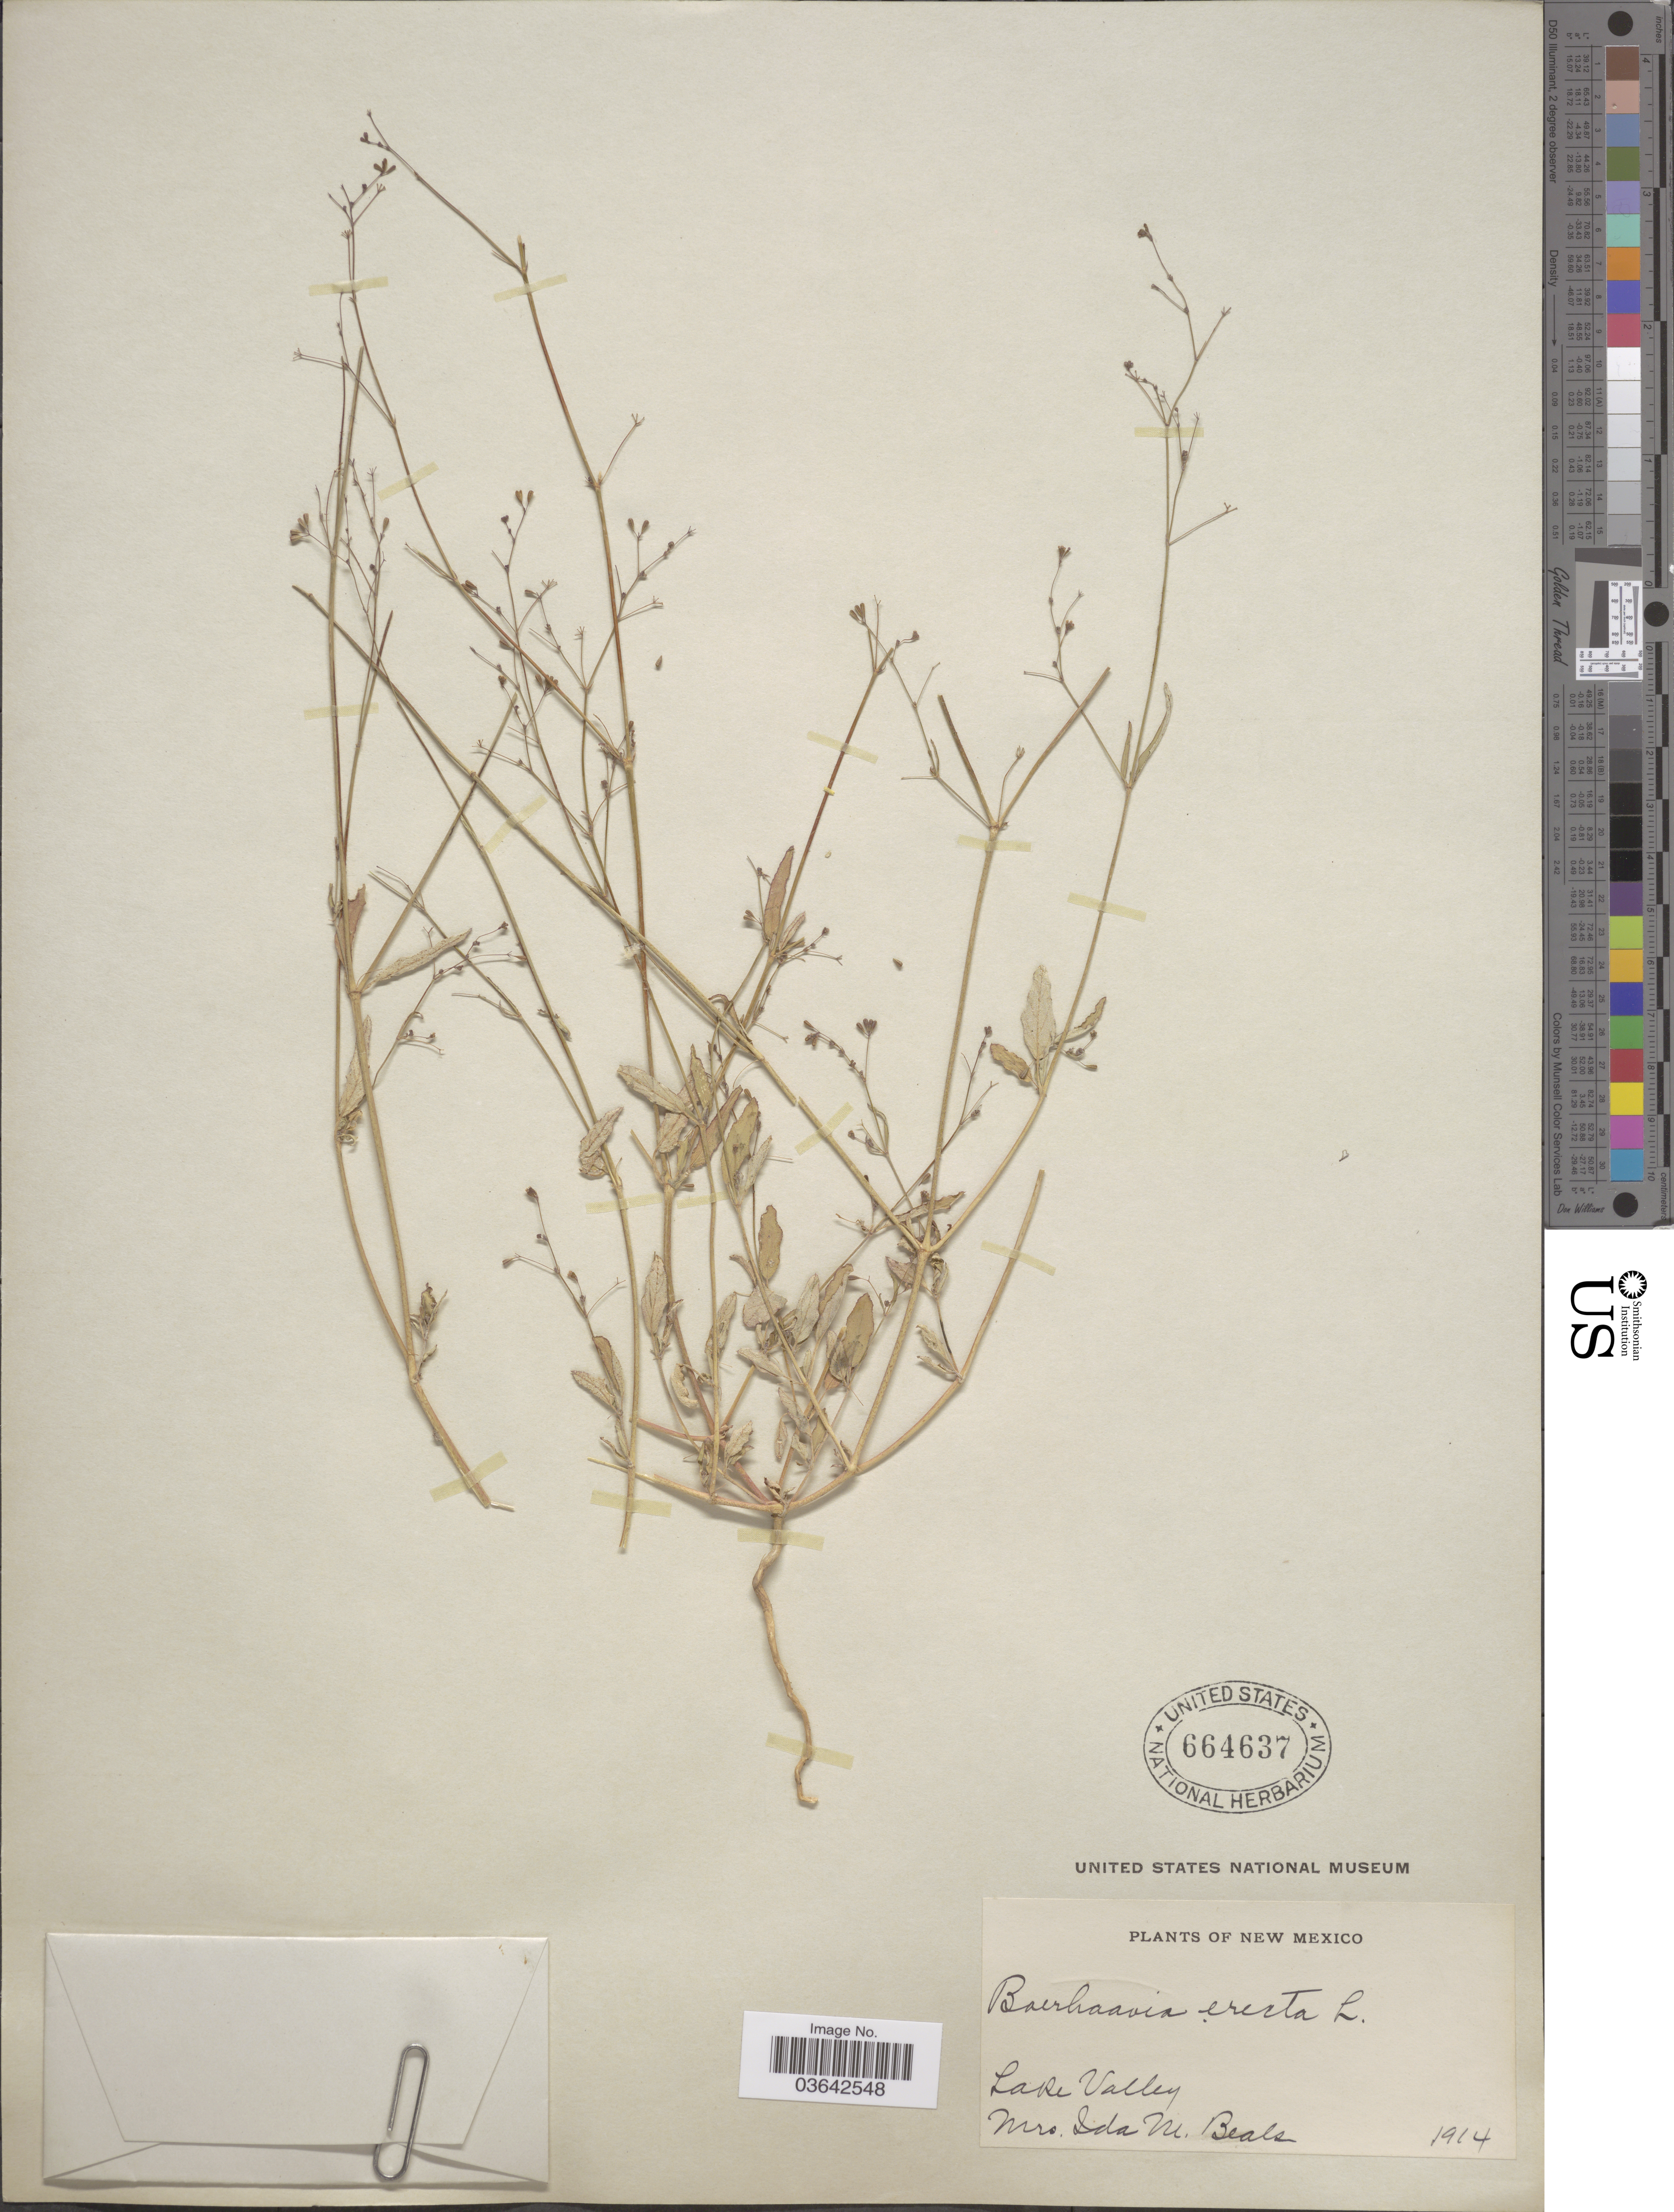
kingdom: Plantae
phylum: Tracheophyta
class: Magnoliopsida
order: Caryophyllales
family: Nyctaginaceae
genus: Boerhavia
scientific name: Boerhavia erecta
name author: L.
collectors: I. M. Beals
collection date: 1914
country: United States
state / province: New Mexico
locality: Lake Valley.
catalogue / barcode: US 664637